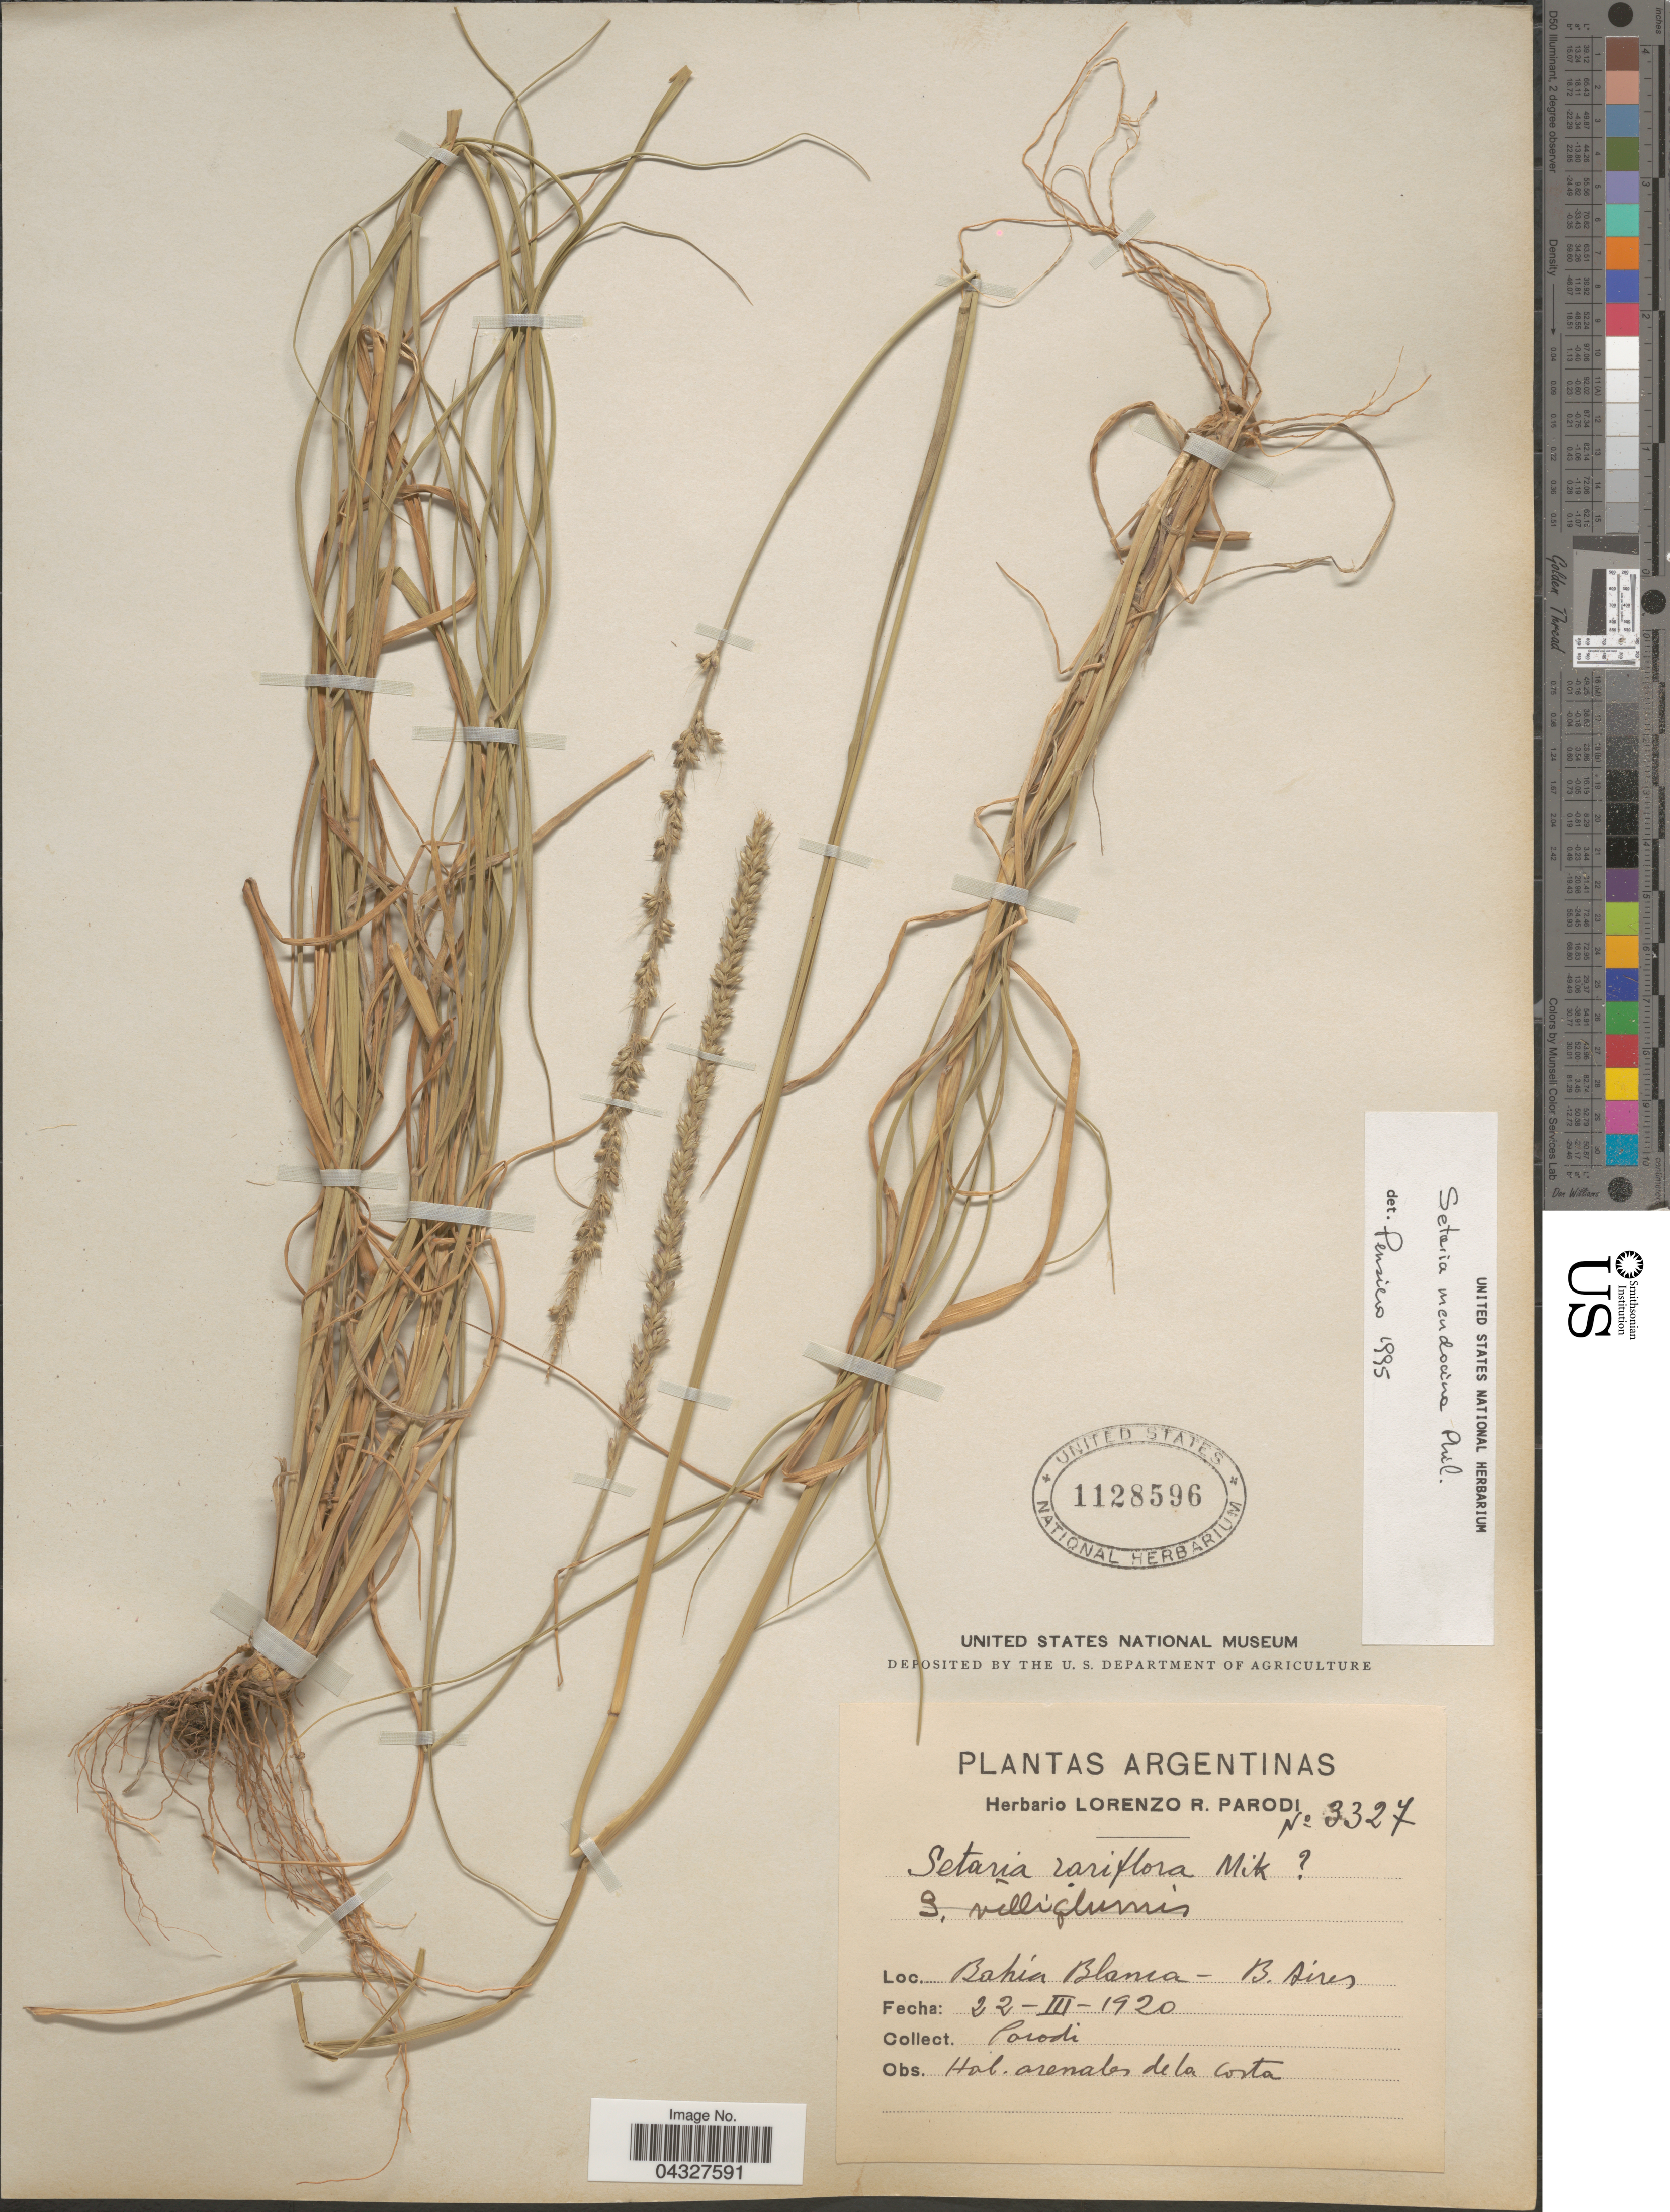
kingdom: Plantae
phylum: Tracheophyta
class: Liliopsida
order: Poales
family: Poaceae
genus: Setaria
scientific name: Setaria mendocina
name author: Phil.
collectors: L. R. Parodi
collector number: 3327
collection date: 1920-03-22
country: Argentina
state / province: Buenos Aires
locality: Bahia Blanca.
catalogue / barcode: US 1128596